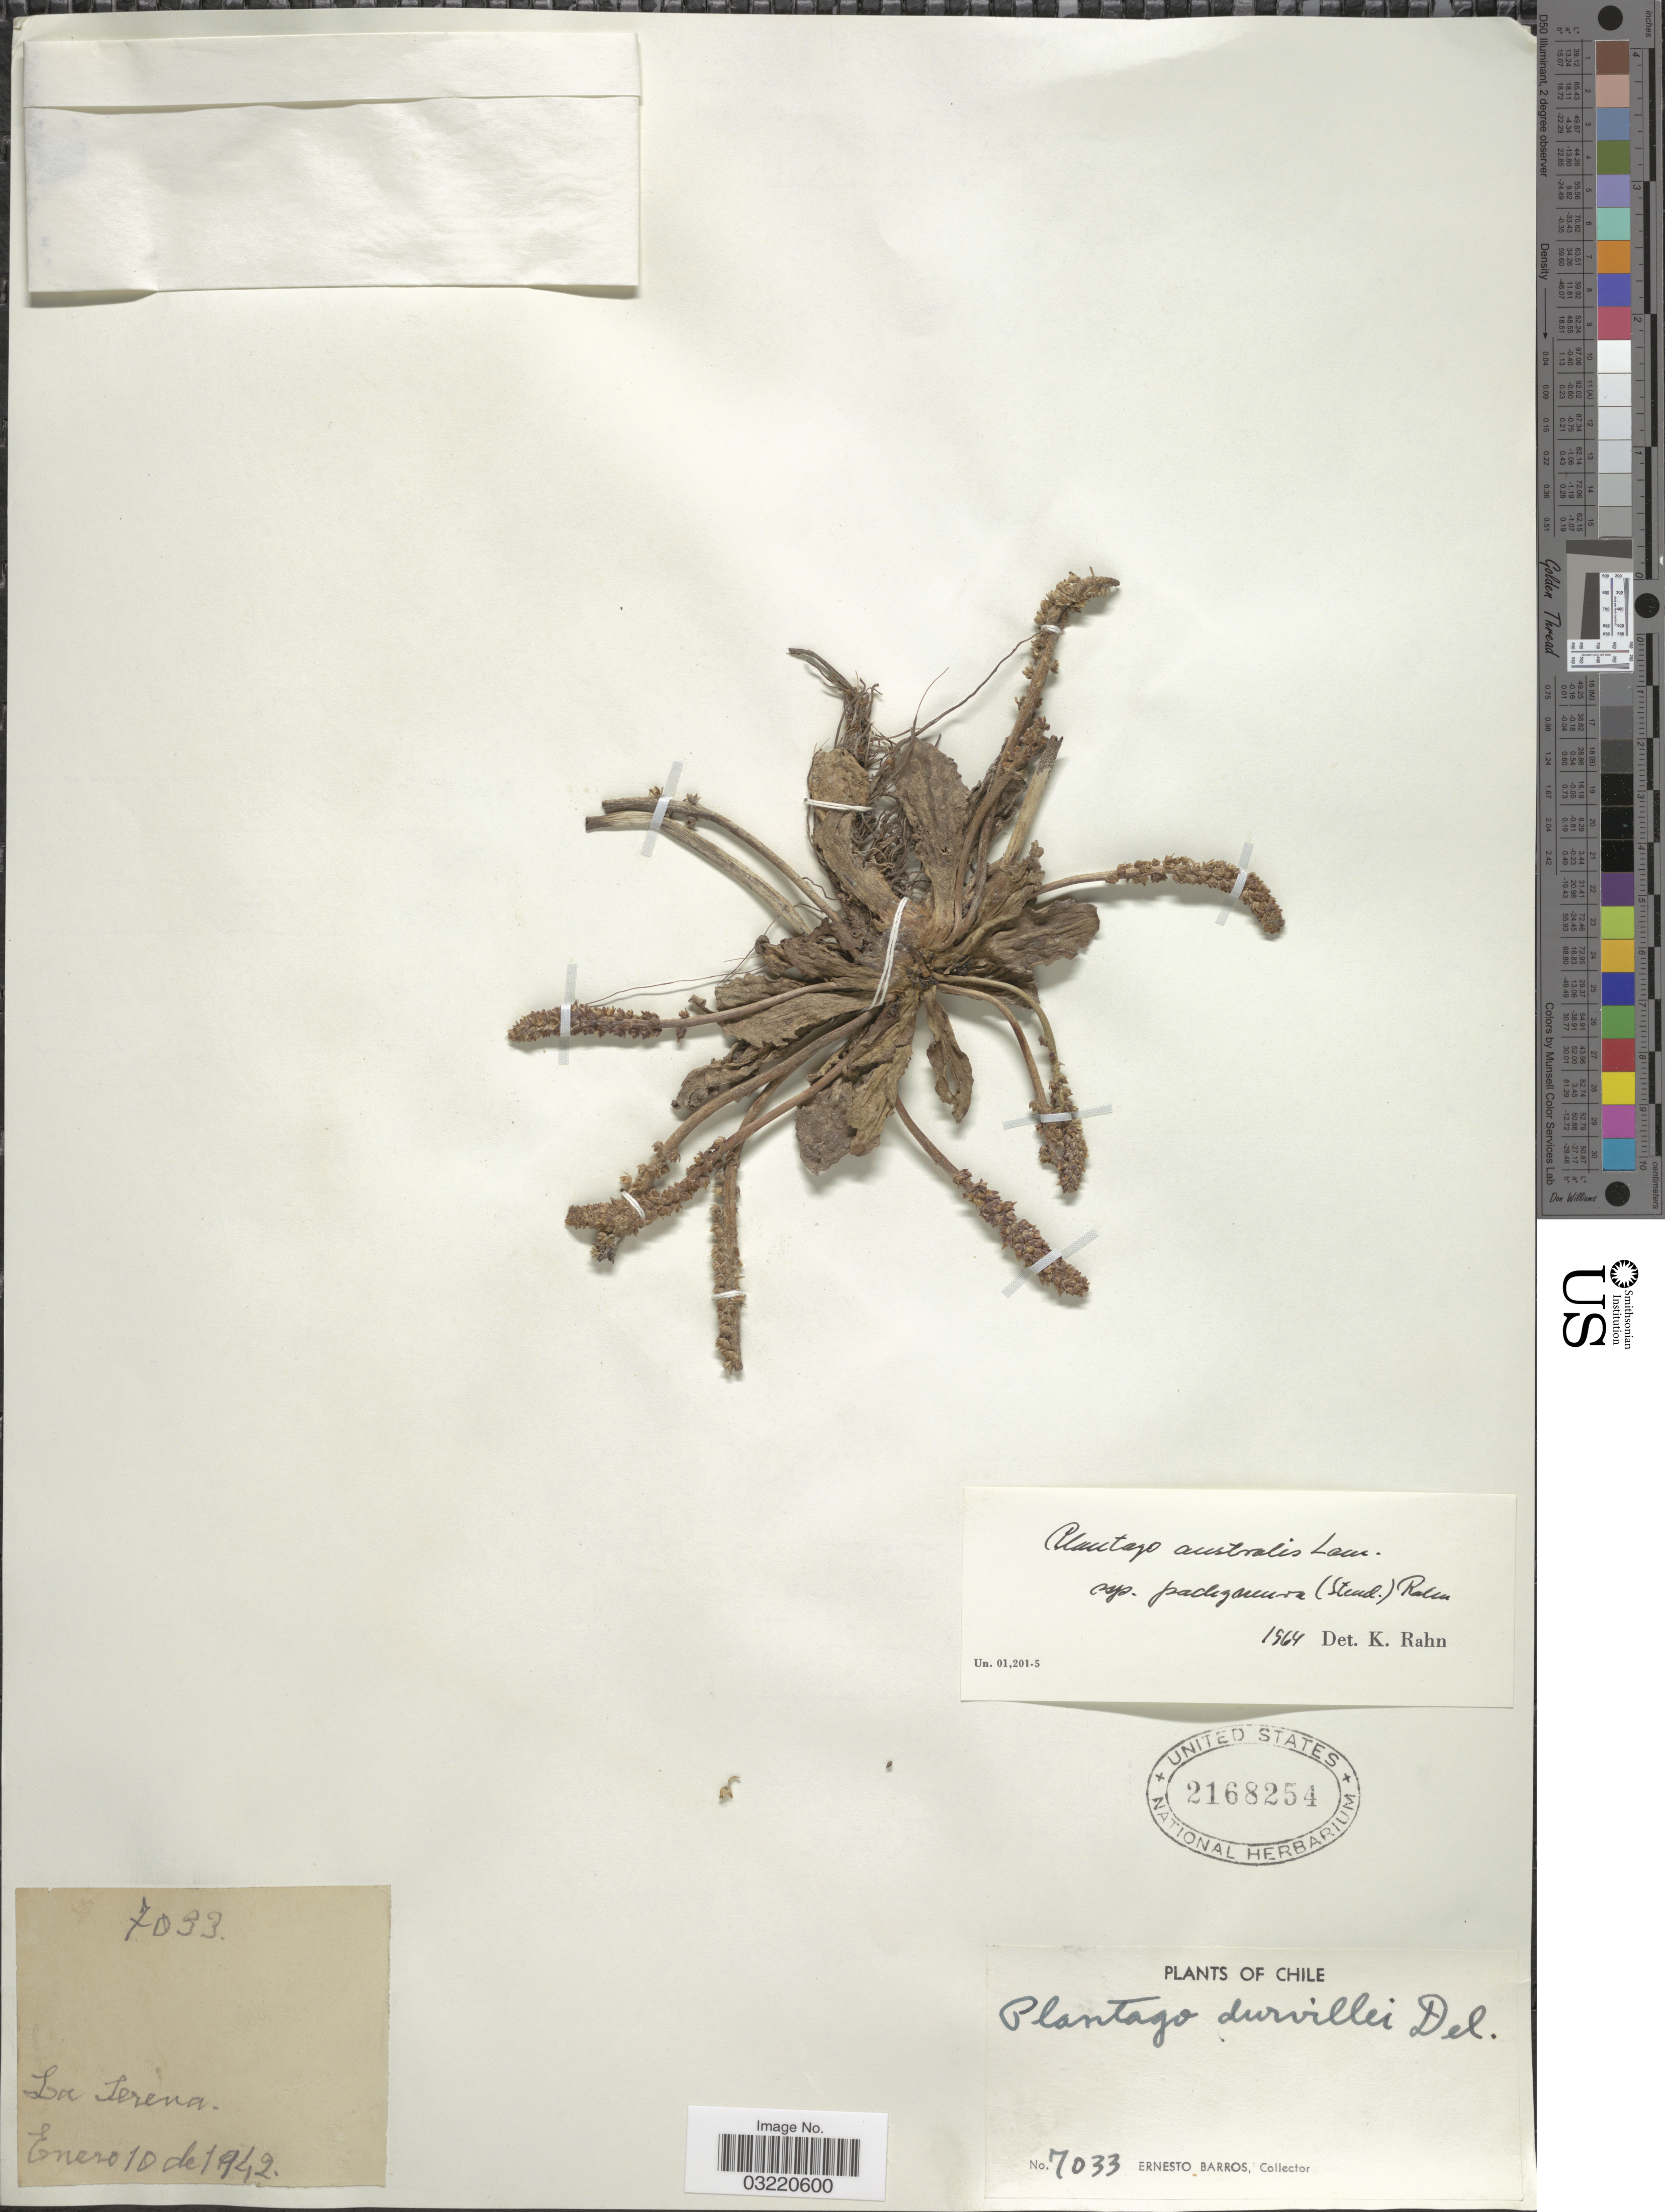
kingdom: Plantae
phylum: Tracheophyta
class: Magnoliopsida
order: Lamiales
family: Plantaginaceae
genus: Plantago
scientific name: Plantago australis subsp. pachyneura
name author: (Steud.) Rahn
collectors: E. Barros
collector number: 7033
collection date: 1942-01-10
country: Chile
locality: La Terena.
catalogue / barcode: US 2168254